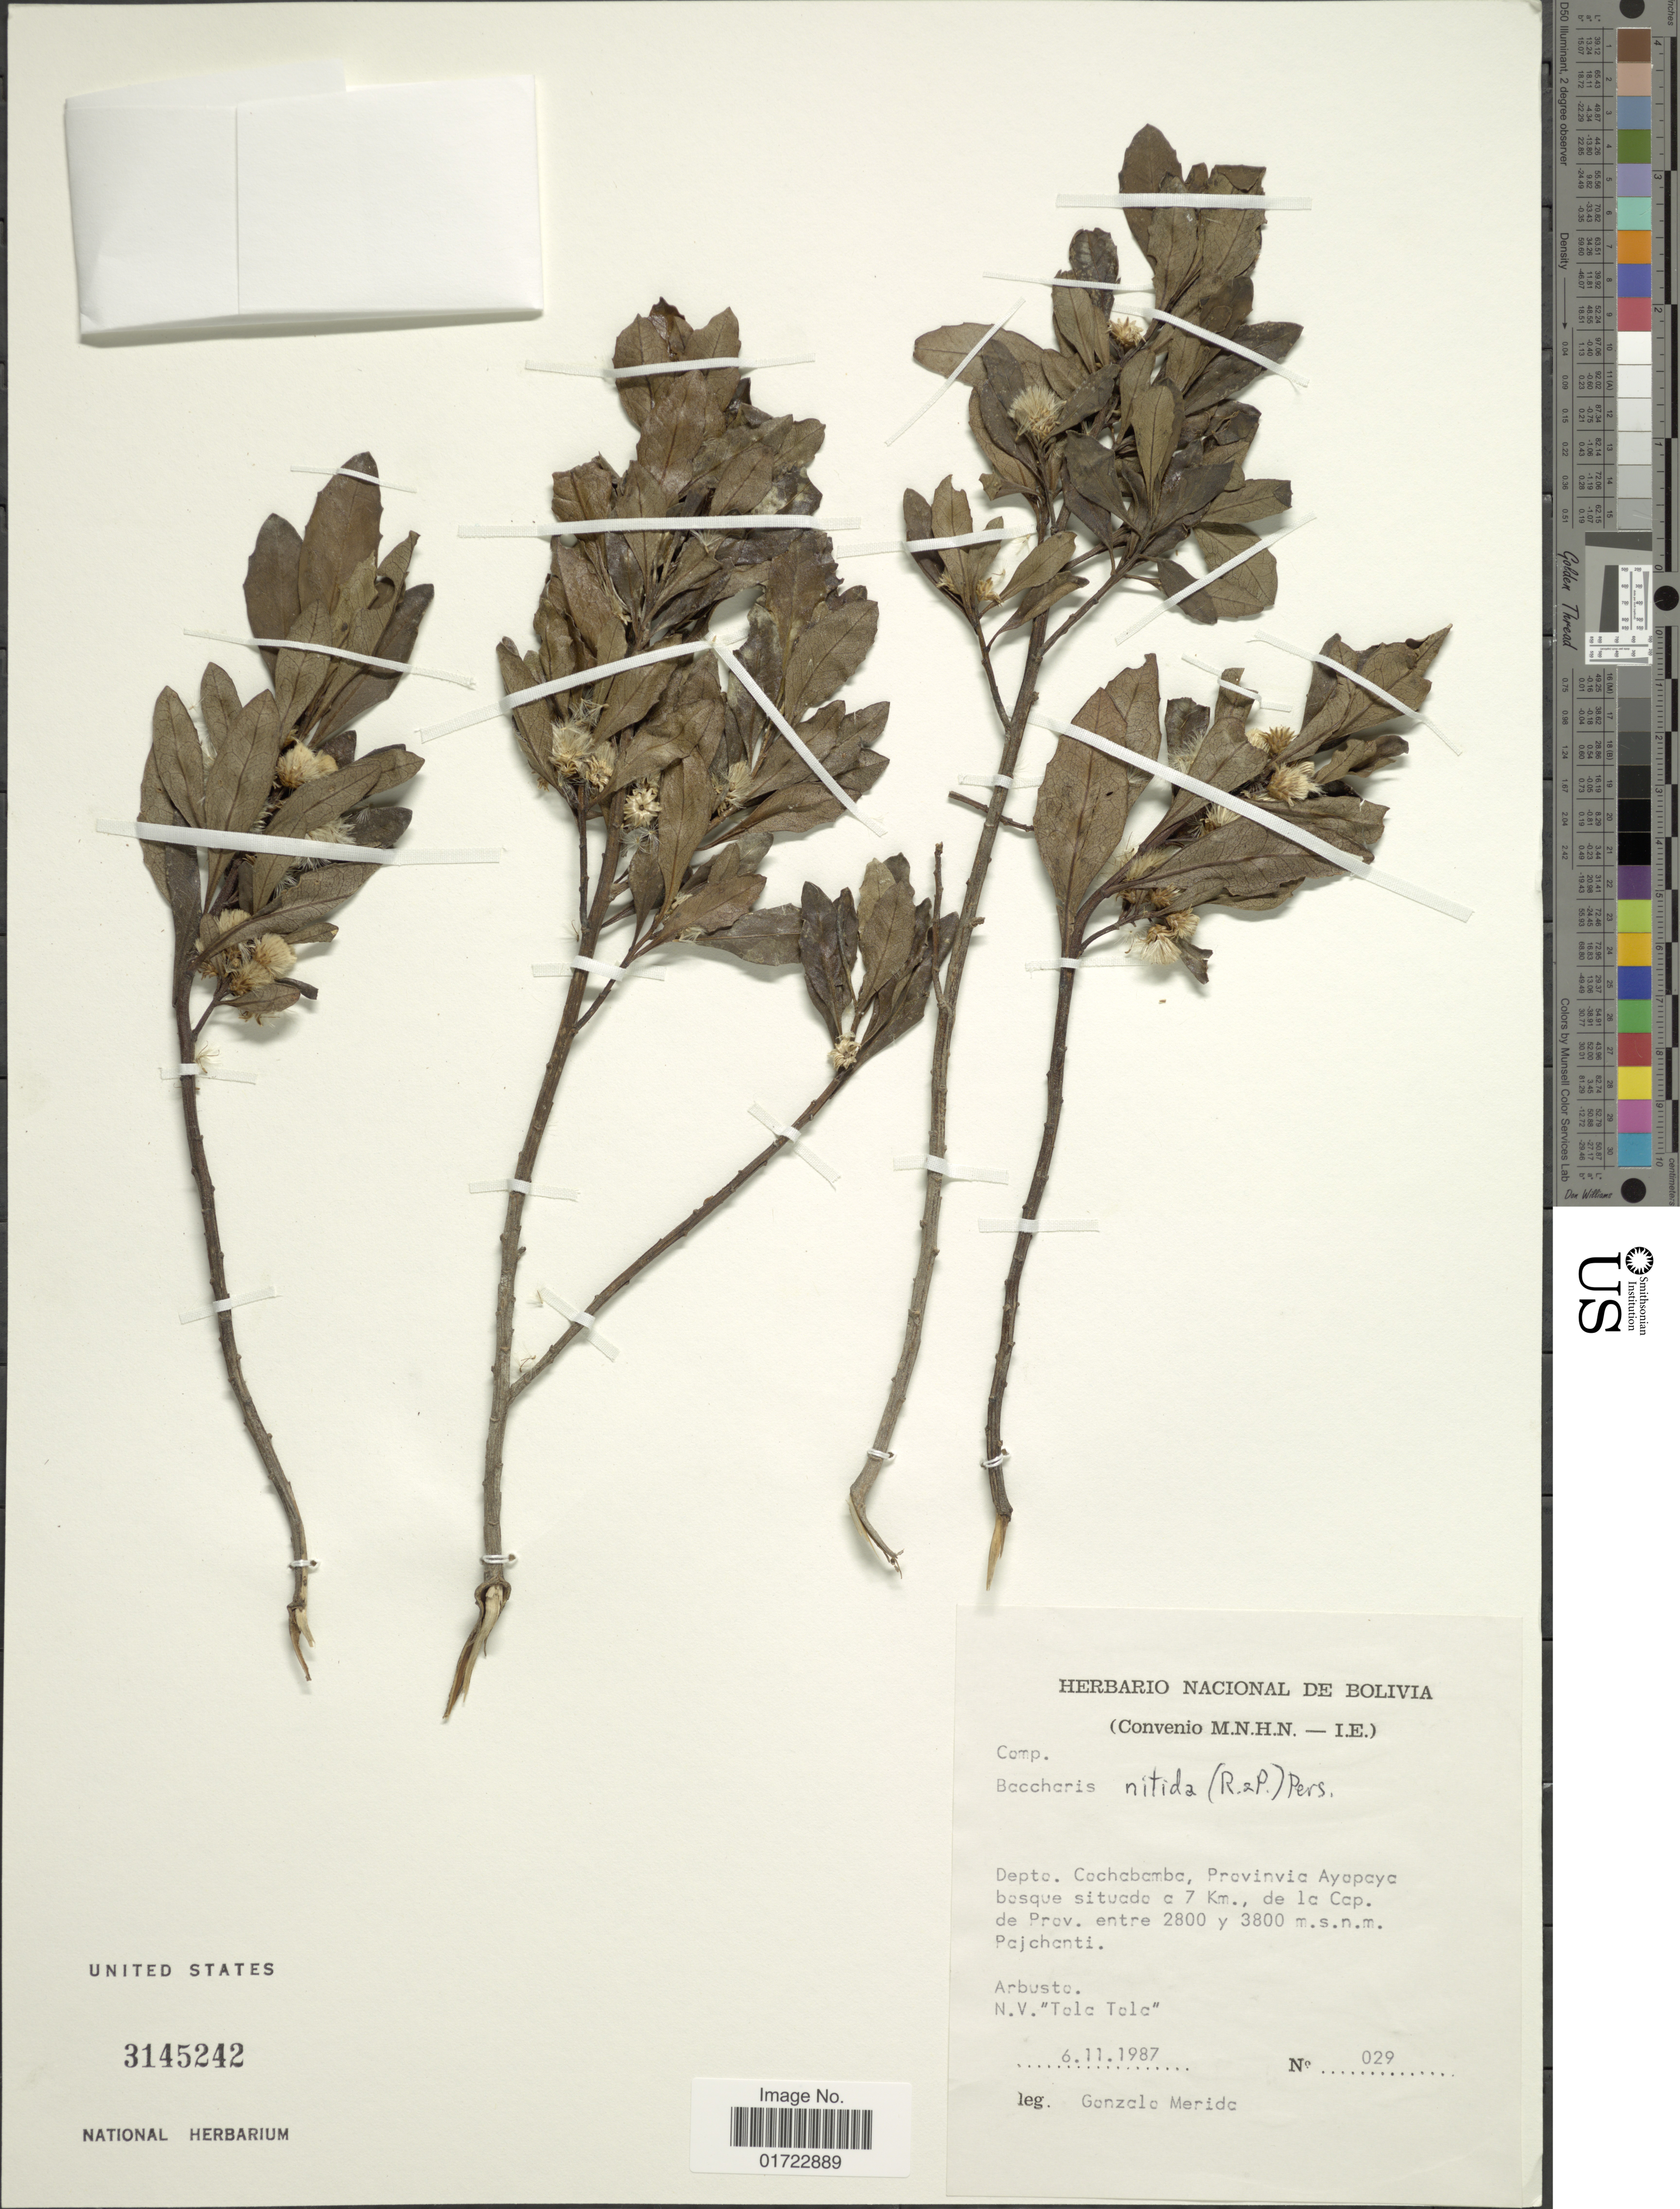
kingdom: Plantae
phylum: Tracheophyta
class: Magnoliopsida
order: Asterales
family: Asteraceae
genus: Baccharis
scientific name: Baccharis nitida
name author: (Ruiz & Pav.) Pers.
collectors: G. Merida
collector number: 029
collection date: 1987-11-06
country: Bolivia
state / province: Cochabamba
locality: Provincia Aypopaya bosque situade c 7 Km., de la Cap. de Prov. Pajchanti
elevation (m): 2800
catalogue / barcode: US 3145242